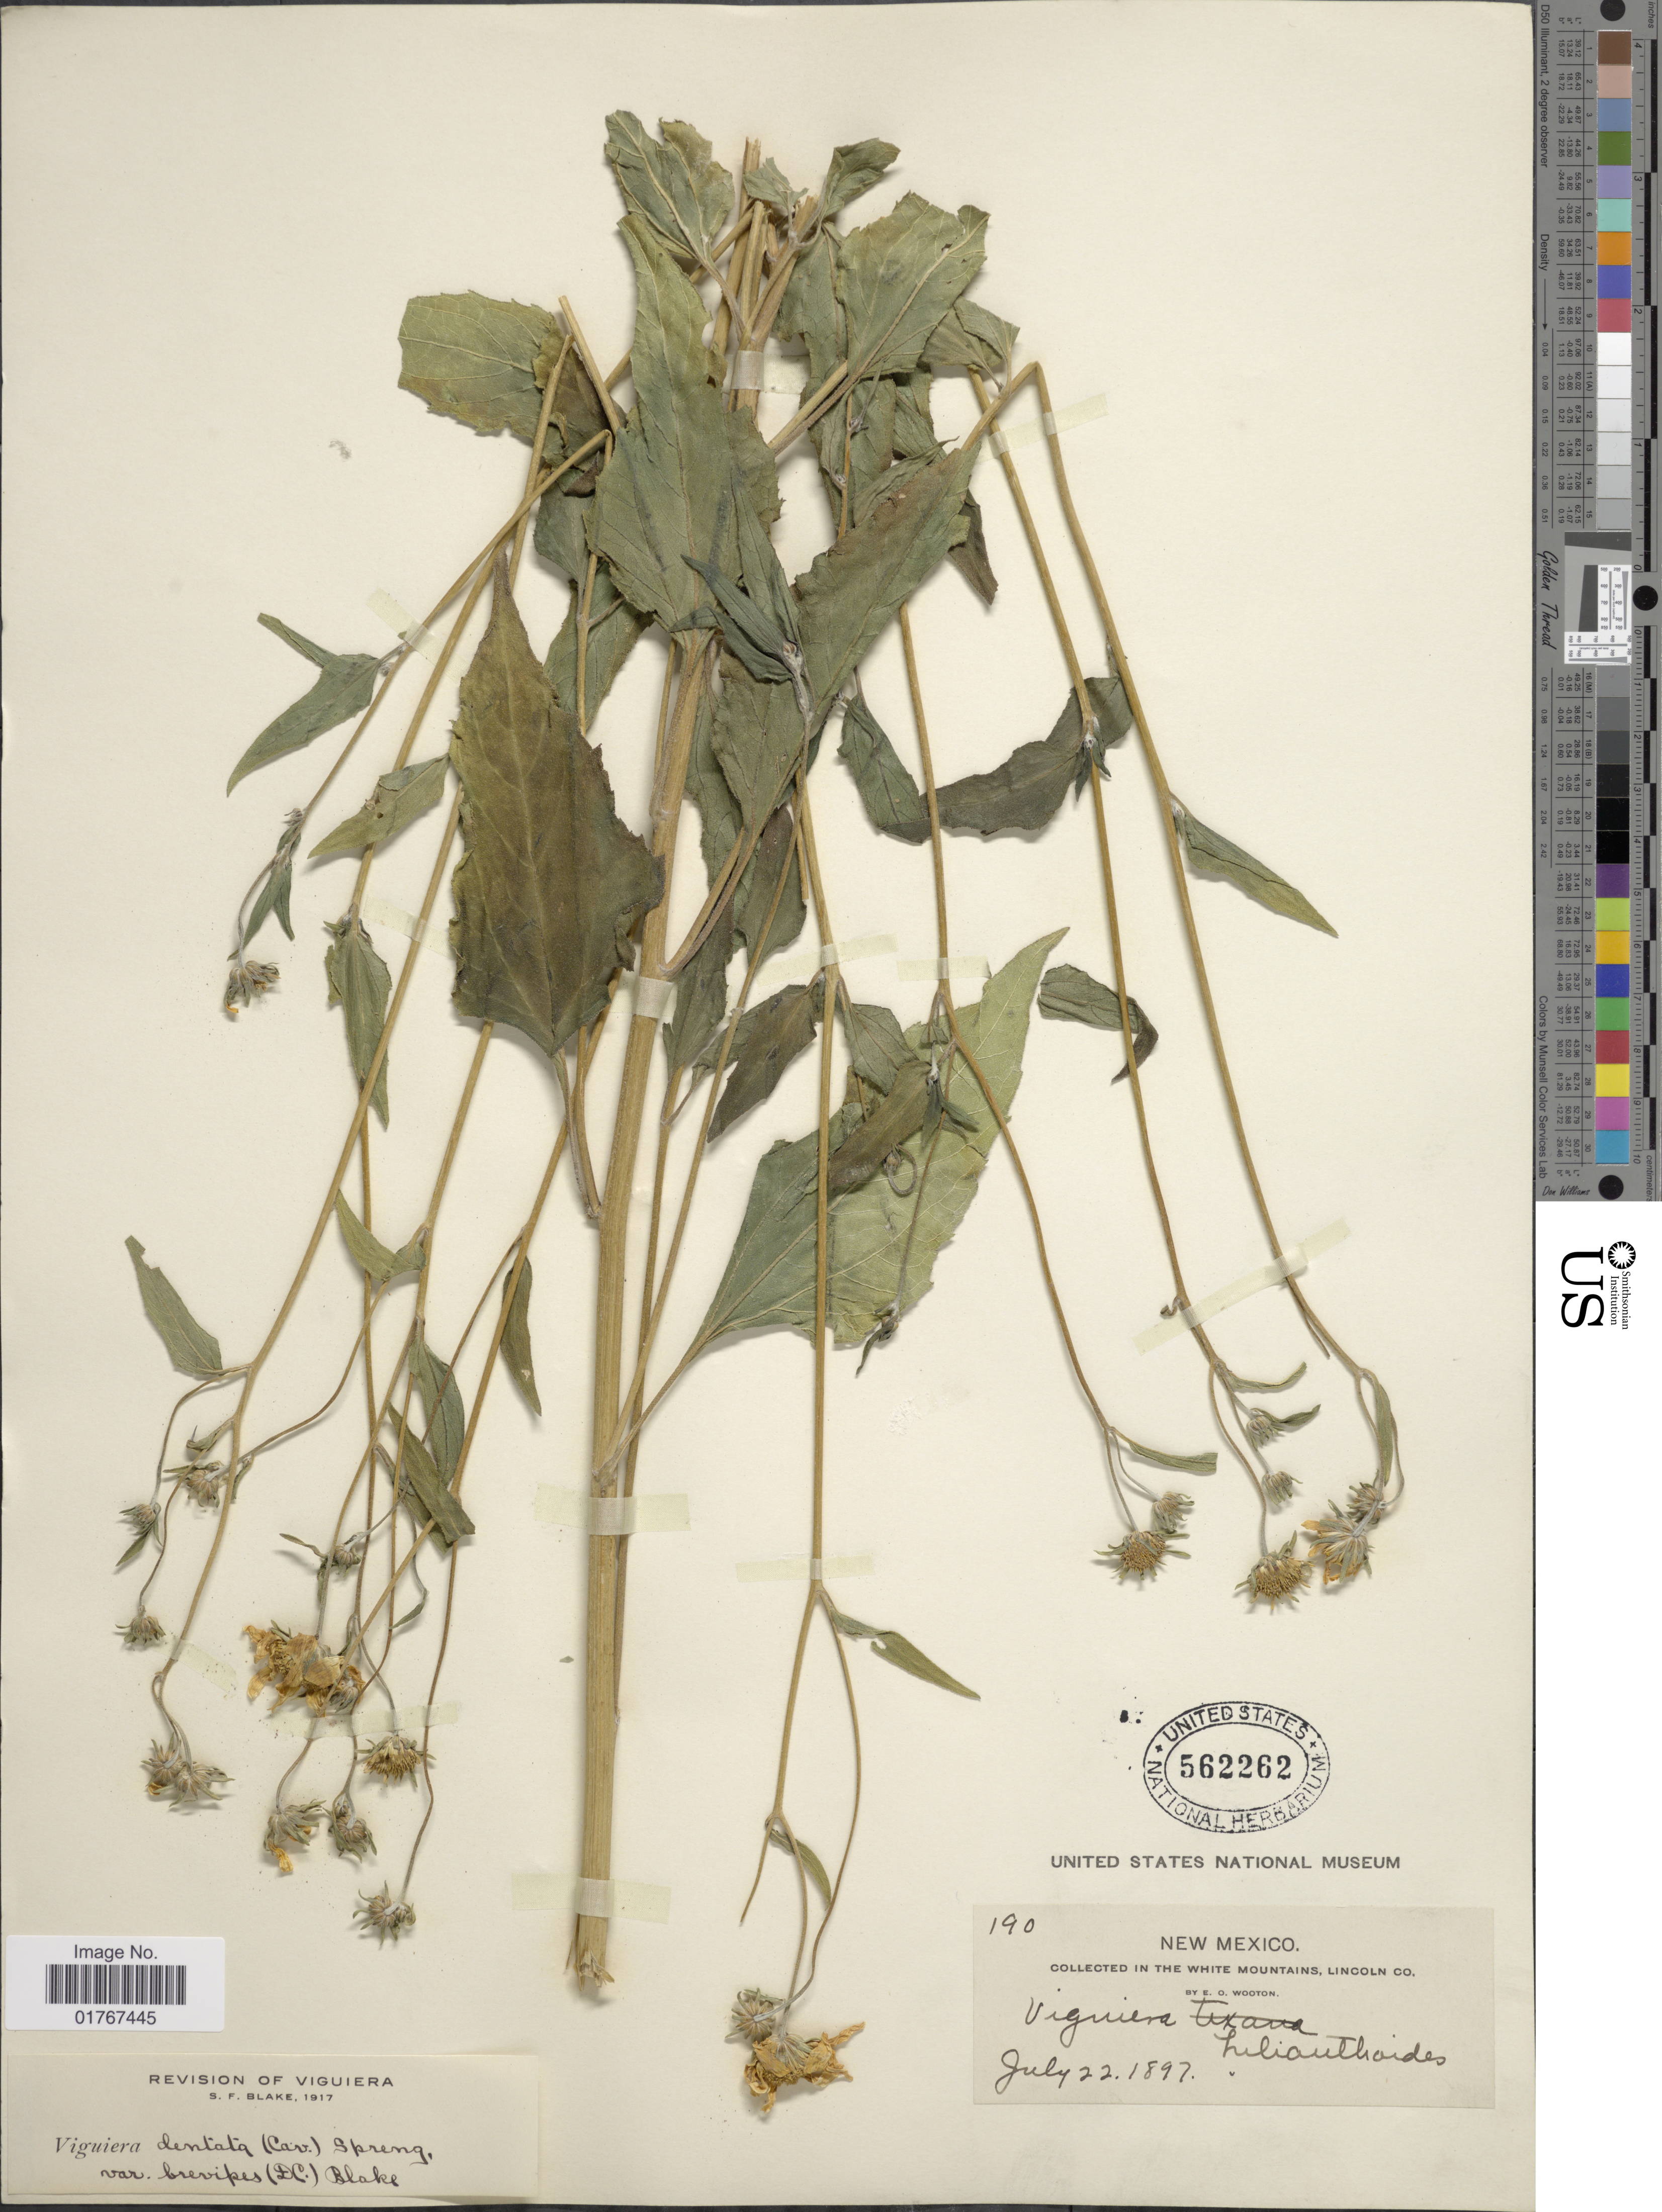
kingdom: Plantae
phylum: Tracheophyta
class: Magnoliopsida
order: Asterales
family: Asteraceae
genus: Viguiera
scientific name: Viguiera dentata var. brevipes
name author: (DC.) S.F. Blake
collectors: E. O. Wooton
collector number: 190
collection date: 1897-07-22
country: United States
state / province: New Mexico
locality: In the White Mountains, Lincoln Co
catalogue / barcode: US 562262